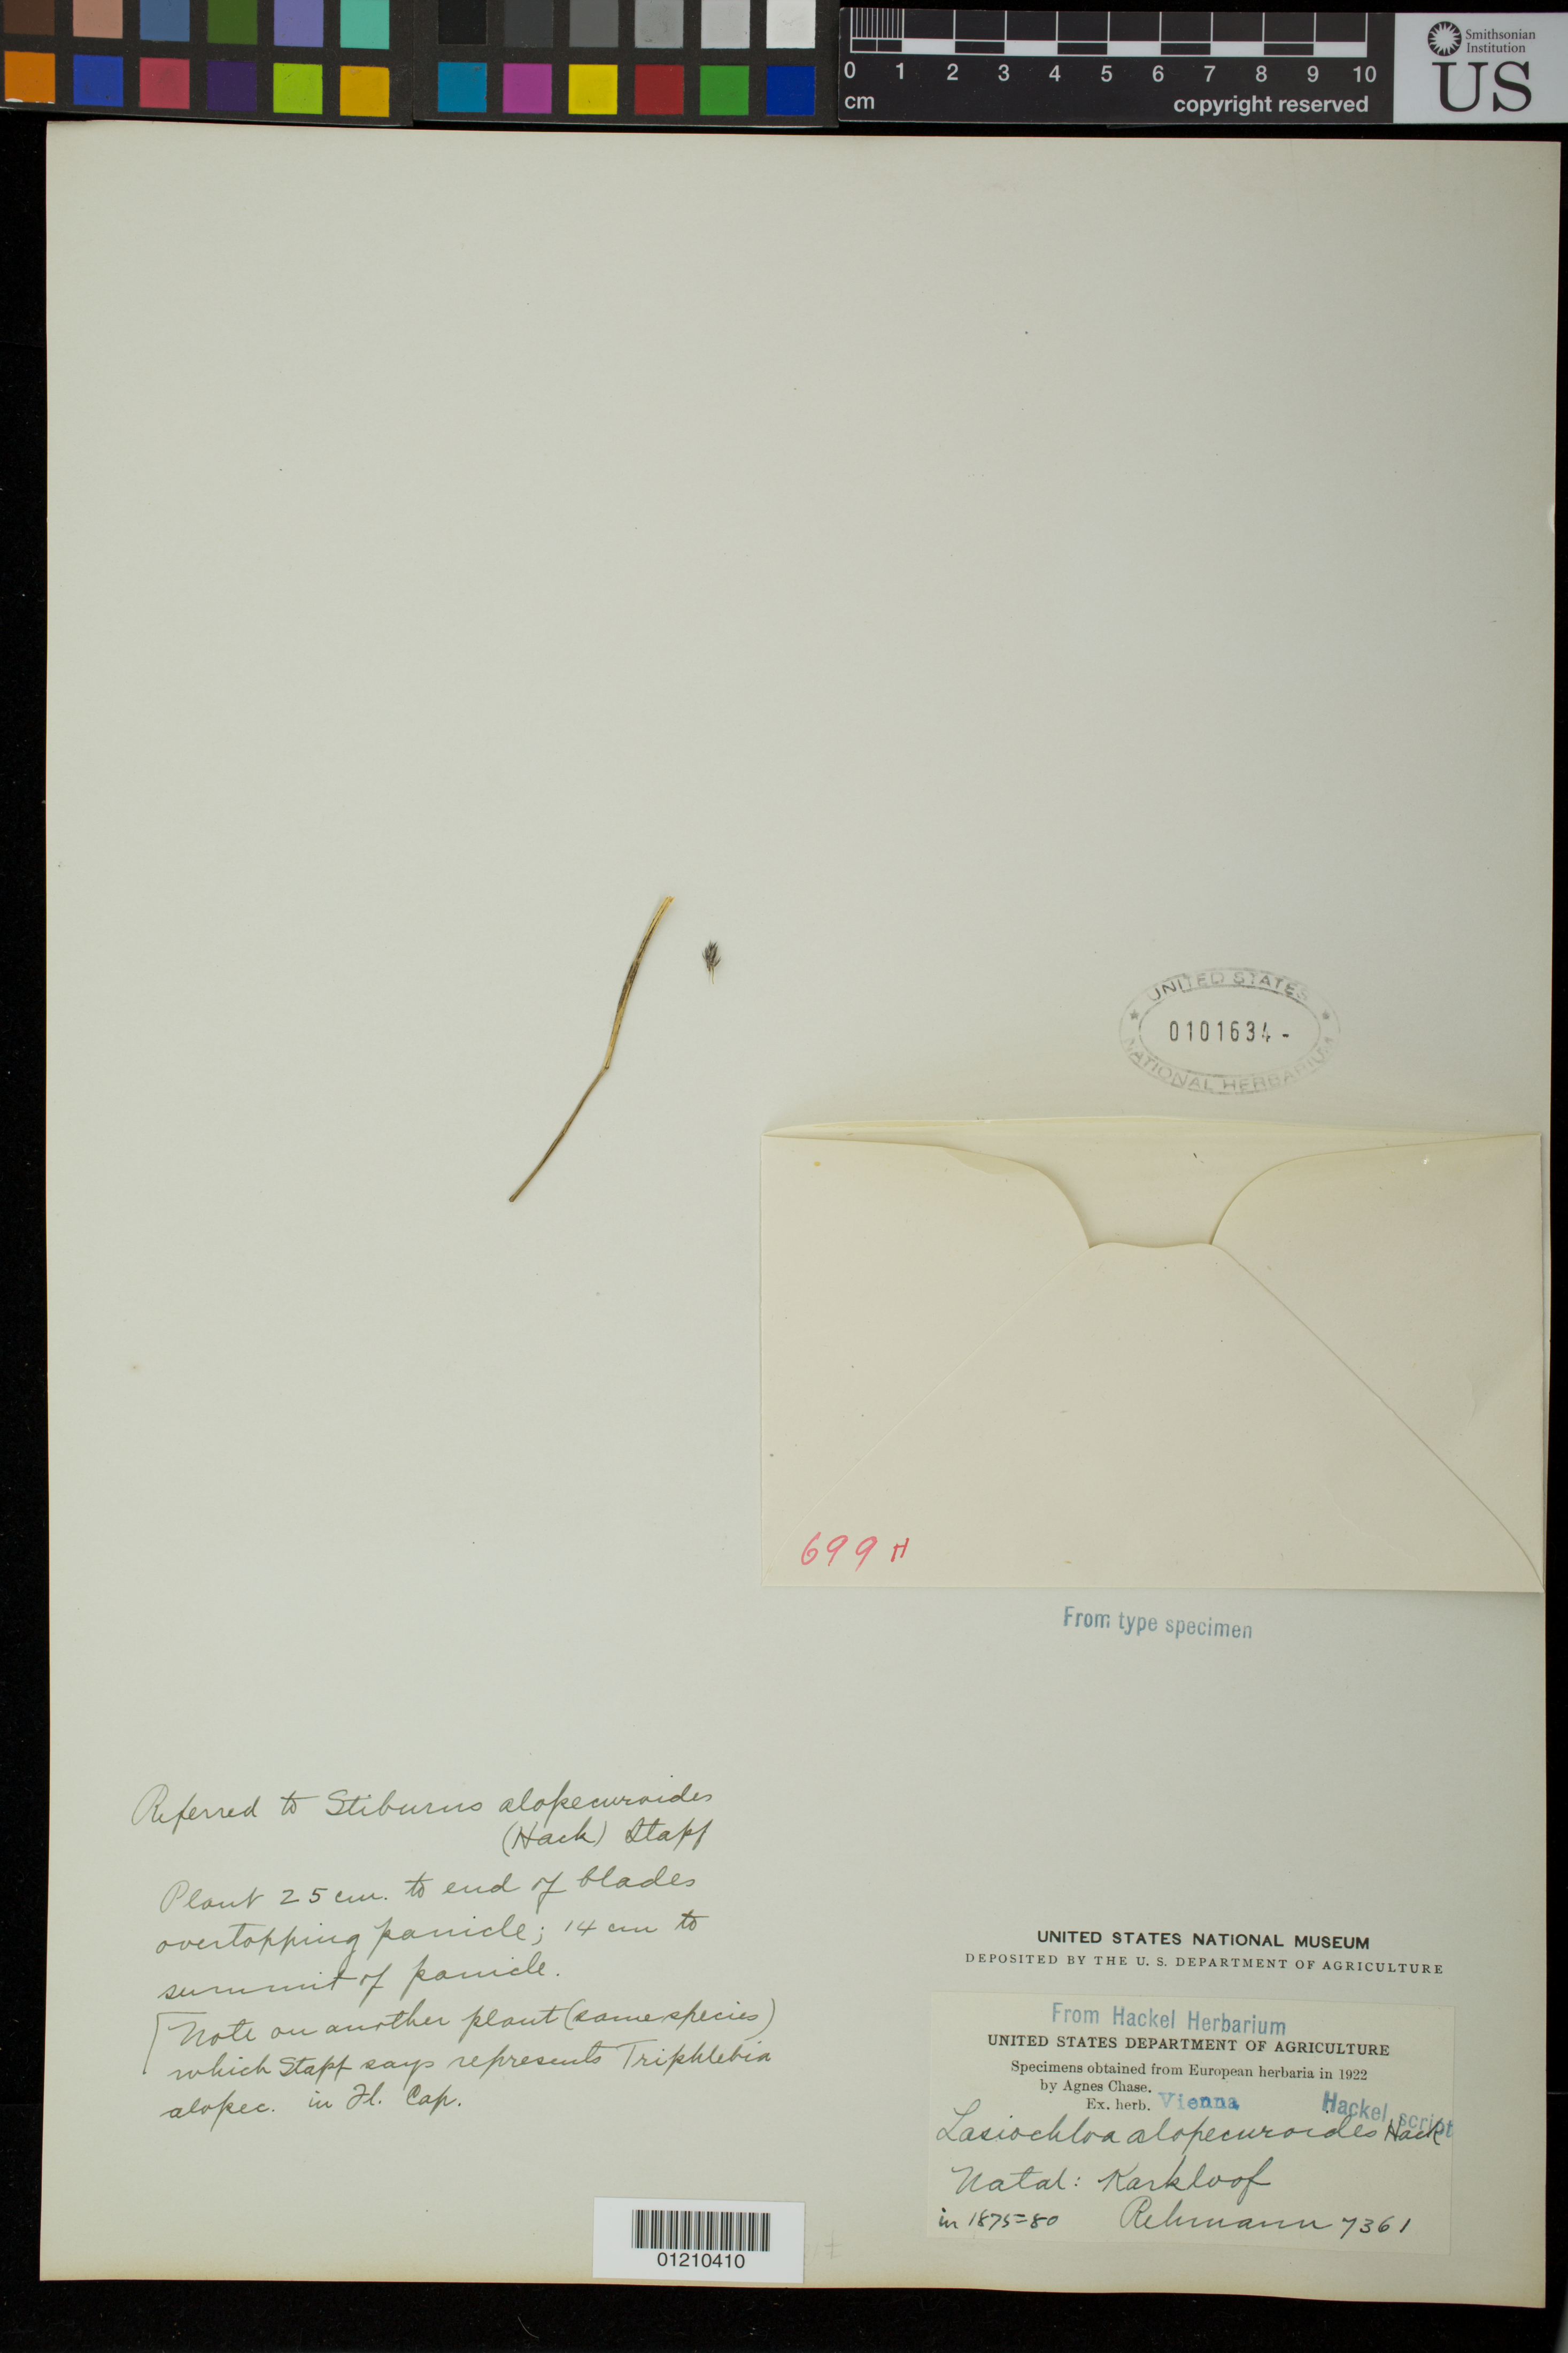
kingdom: Plantae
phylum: Tracheophyta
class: Liliopsida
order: Poales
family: Poaceae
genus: Lasiochloa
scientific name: Lasiochloa alopecuroides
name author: Hack.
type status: Type Collection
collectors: A. Rehmann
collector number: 7361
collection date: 1875/1880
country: South Africa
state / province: KwaZulu-Natal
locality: Karkloof.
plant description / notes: Fragmentary material of type specimen ex herb. Vienna.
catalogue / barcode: US 101634